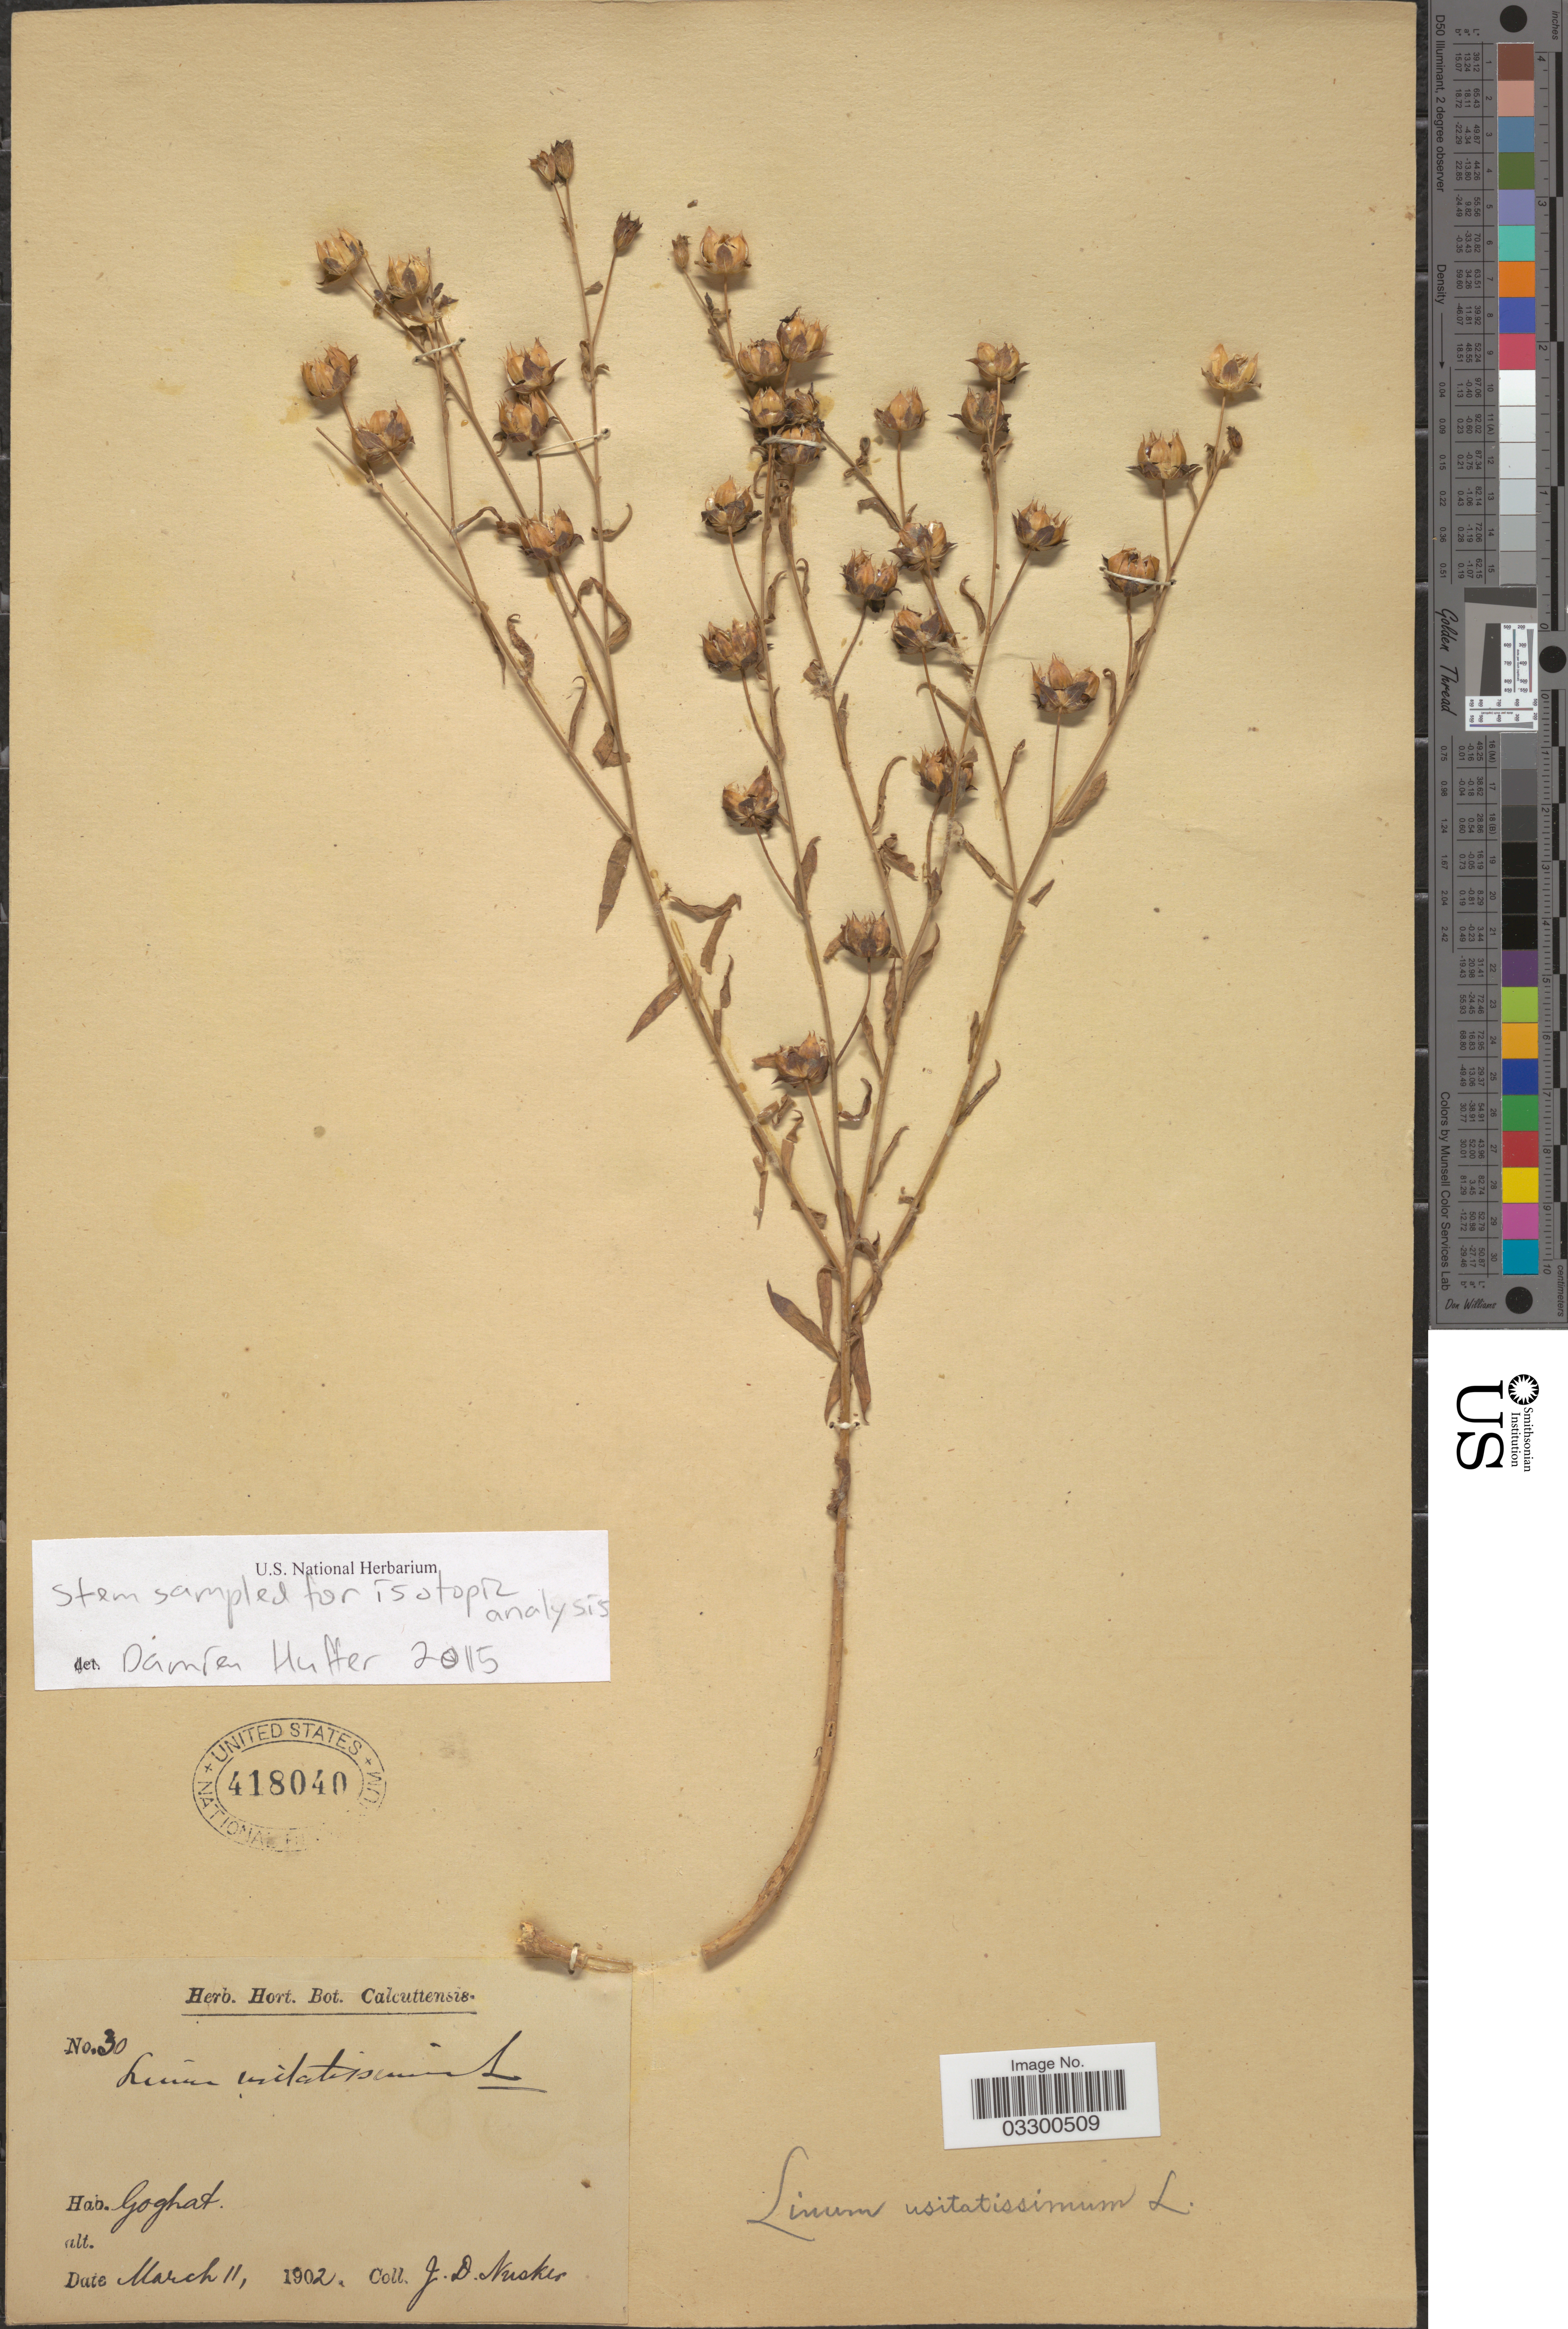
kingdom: Plantae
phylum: Tracheophyta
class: Magnoliopsida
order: Malpighiales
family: Linaceae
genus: Linum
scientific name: Linum usitatissimum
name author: L.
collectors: J. D. Nusker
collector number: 30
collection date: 1902-03-11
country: India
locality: Goghat.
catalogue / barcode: US 418040